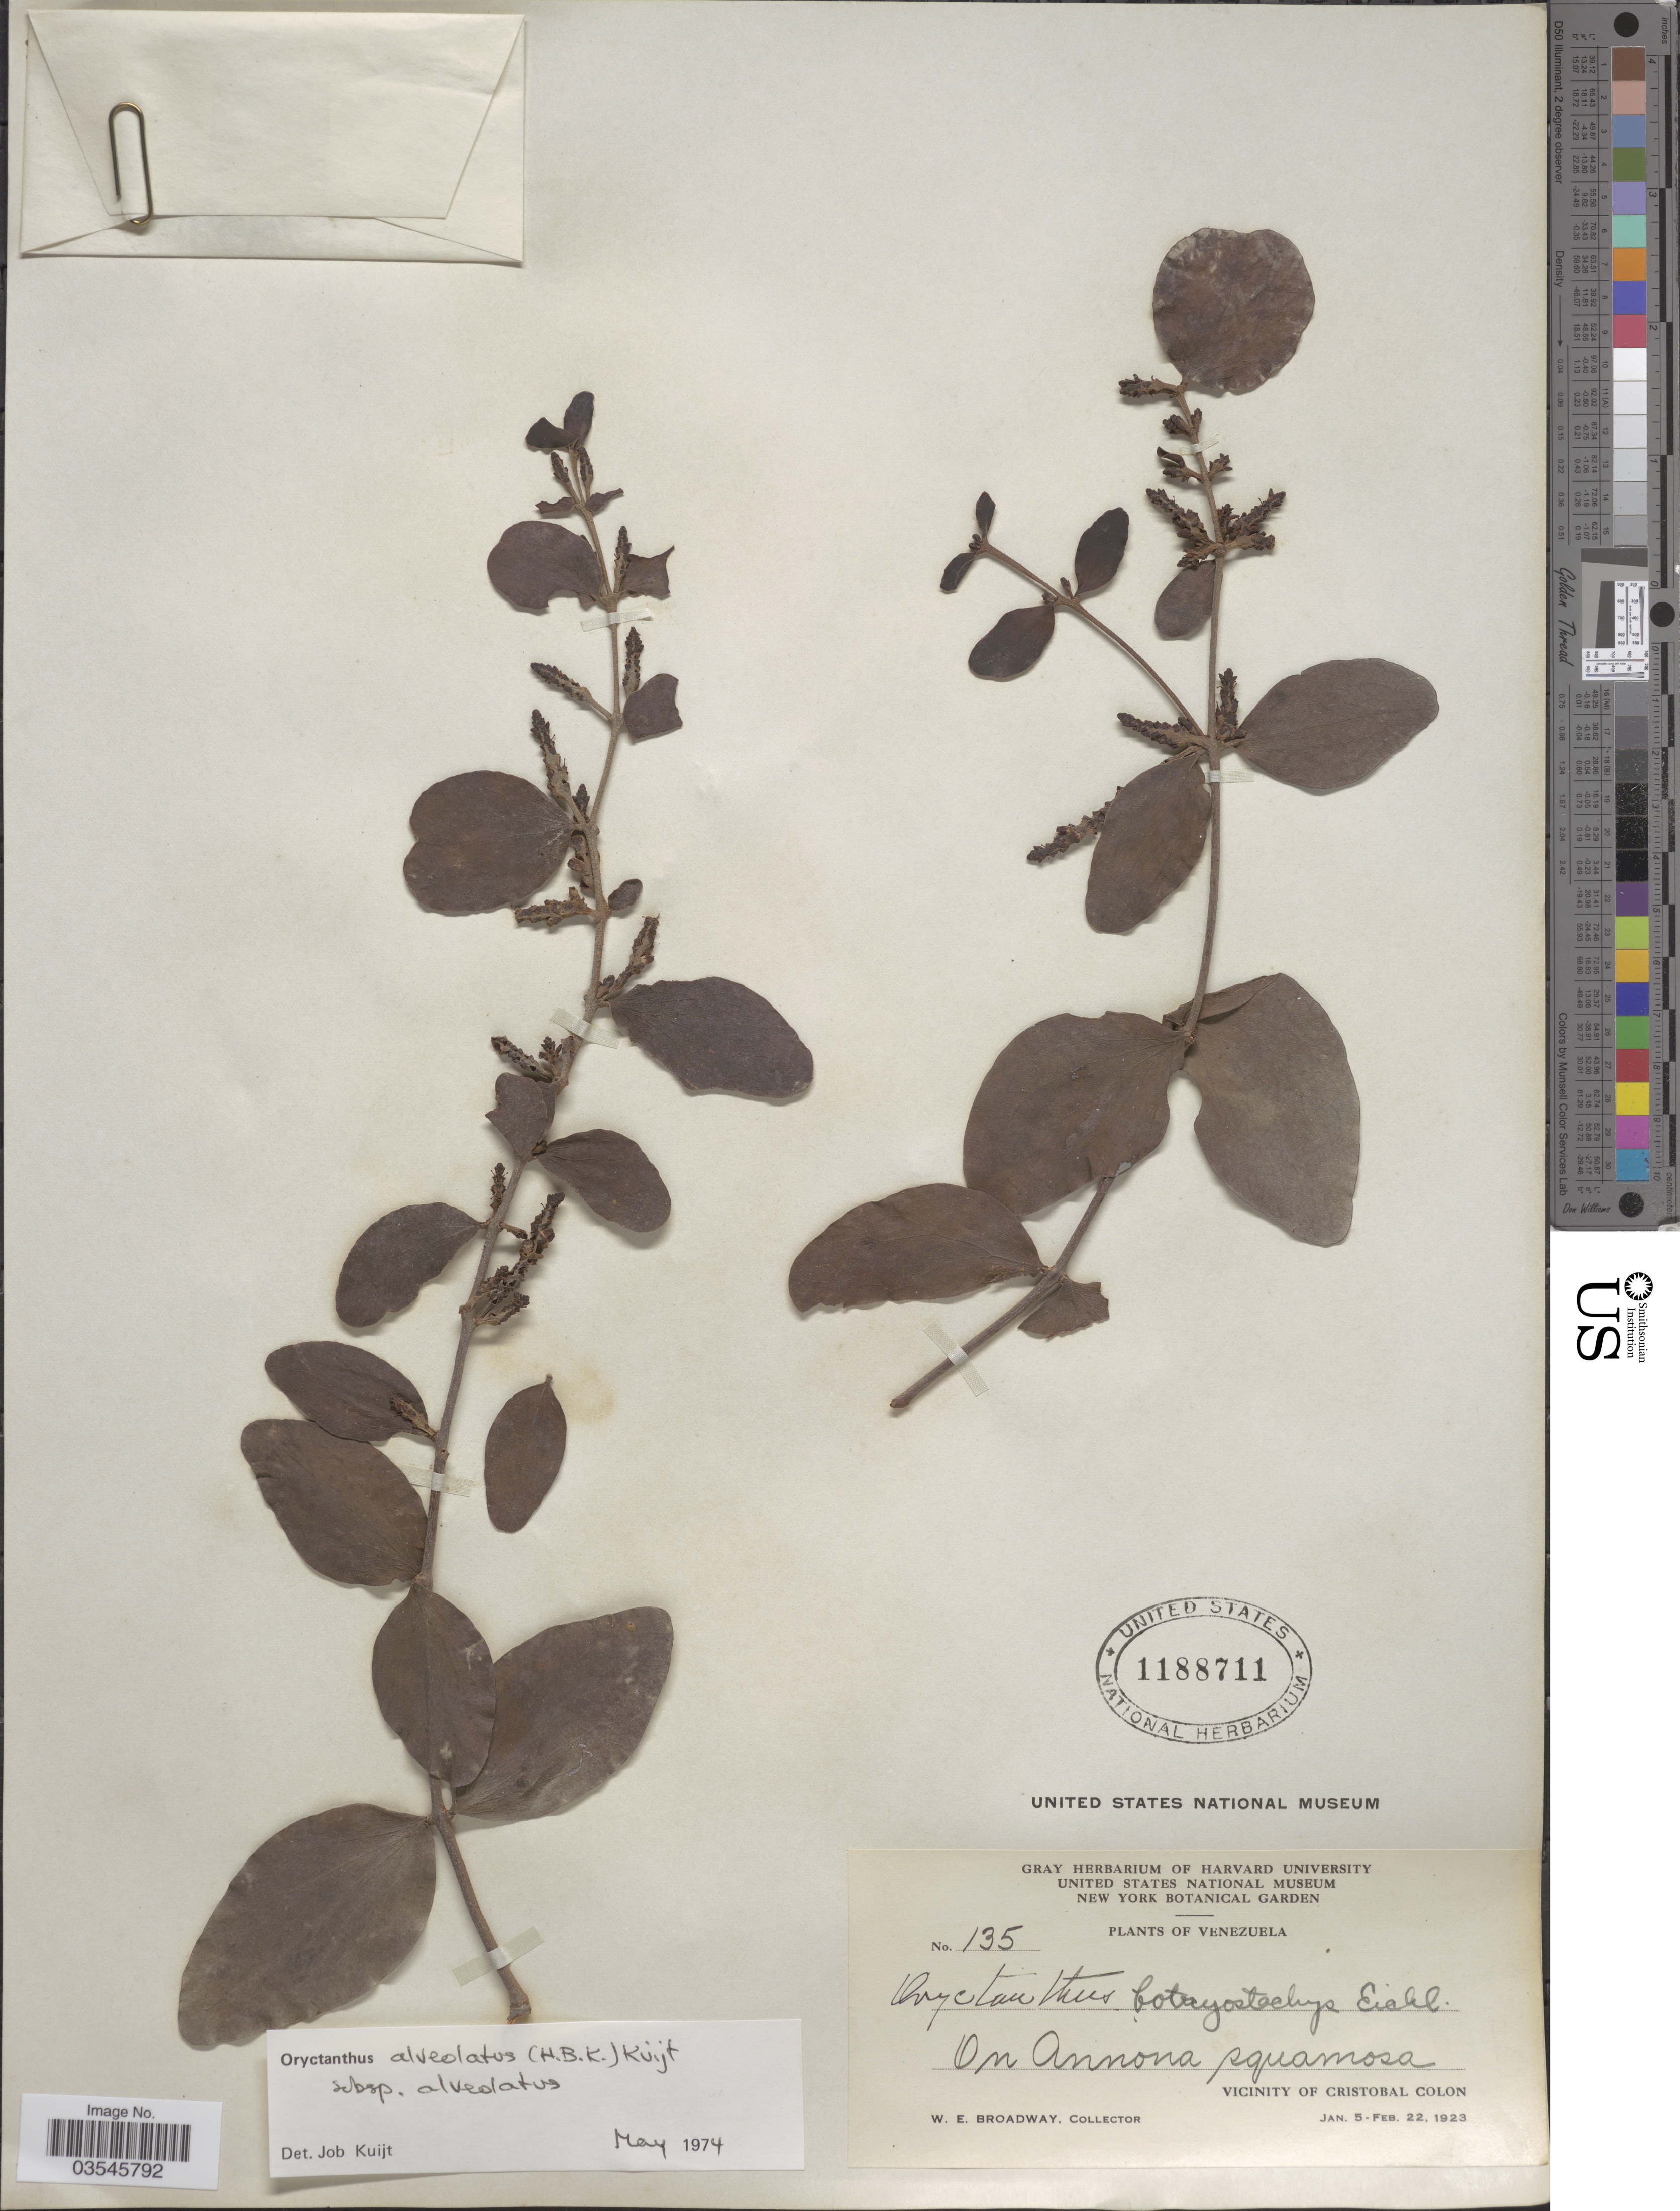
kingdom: Plantae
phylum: Tracheophyta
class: Magnoliopsida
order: Santalales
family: Loranthaceae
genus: Oryctanthus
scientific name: Oryctanthus alveolatus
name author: (Kunth) Kuijt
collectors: W. E. Broadway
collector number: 135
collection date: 1923-01-05/1923-02-22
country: Venezuela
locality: On Annona squamosa. Vicinity of Cristobal Colon.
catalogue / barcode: US 1188711